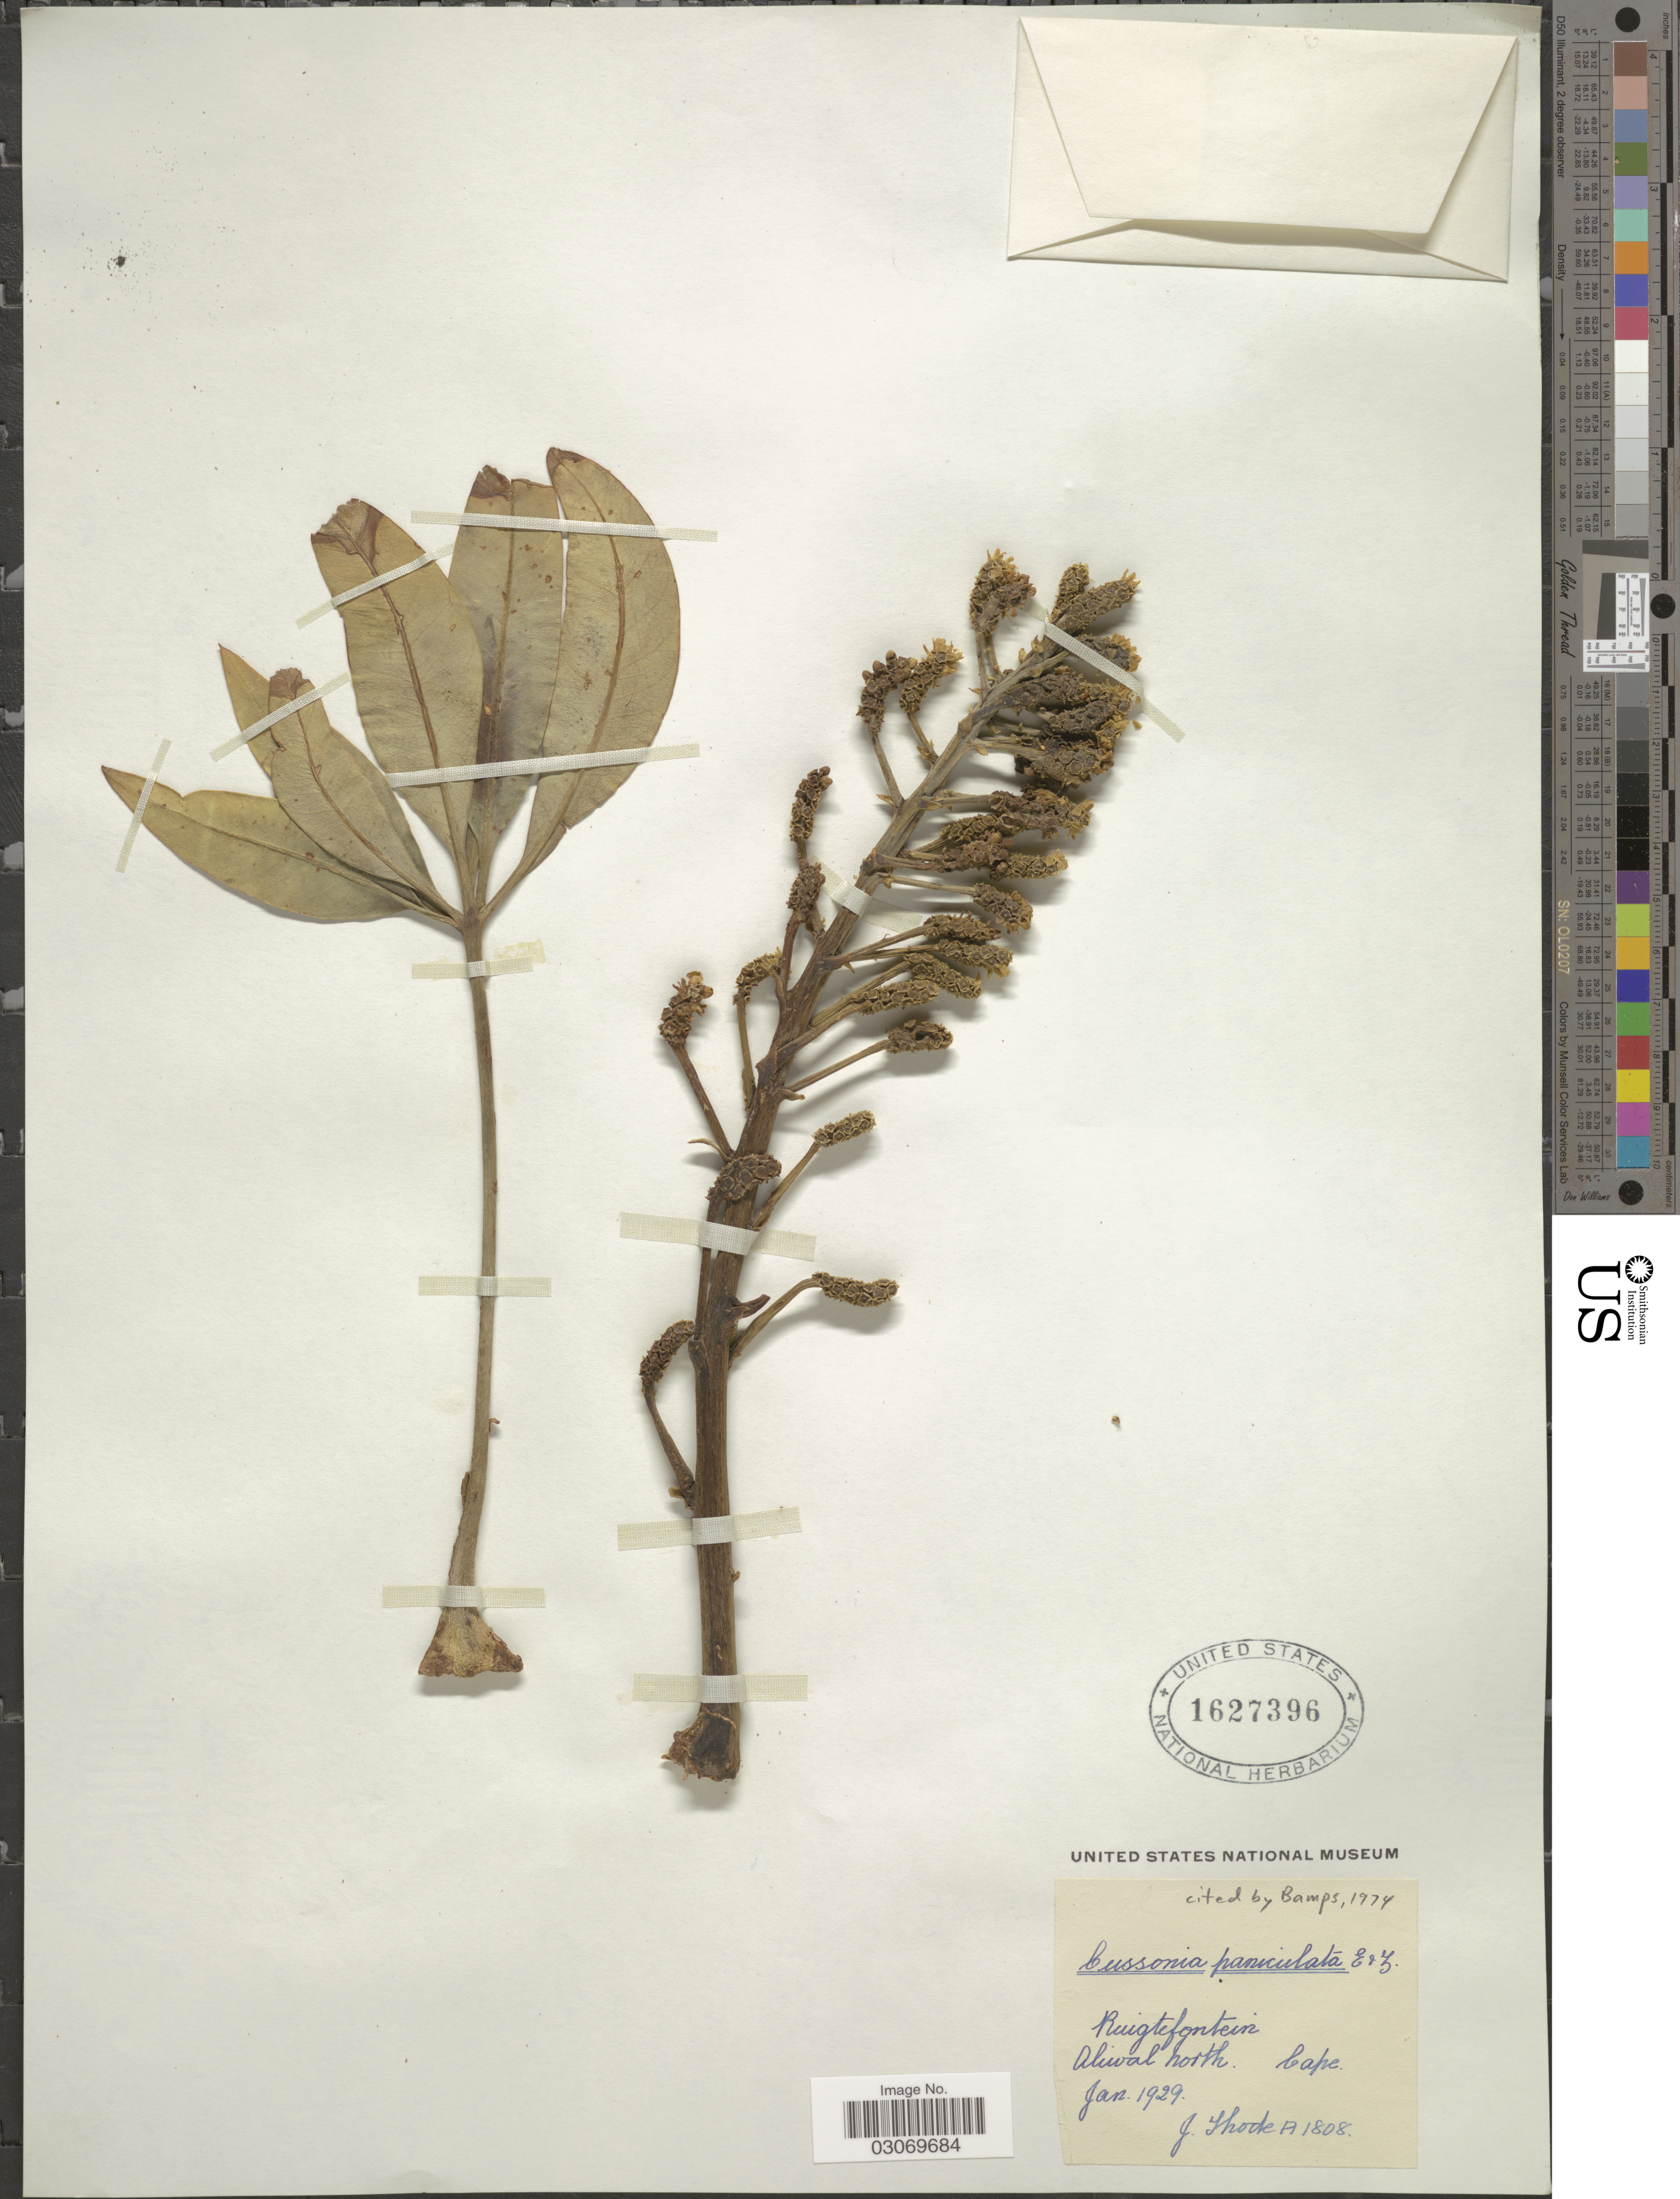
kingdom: Plantae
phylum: Tracheophyta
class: Magnoliopsida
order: Apiales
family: Araliaceae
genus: Cussonia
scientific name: Cussonia paniculata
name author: Eckl. & Zeyh.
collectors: J. Thode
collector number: A1808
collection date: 1929-01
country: South Africa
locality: Ruigtefontein, Aliwal north. Cape.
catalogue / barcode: US 1627396